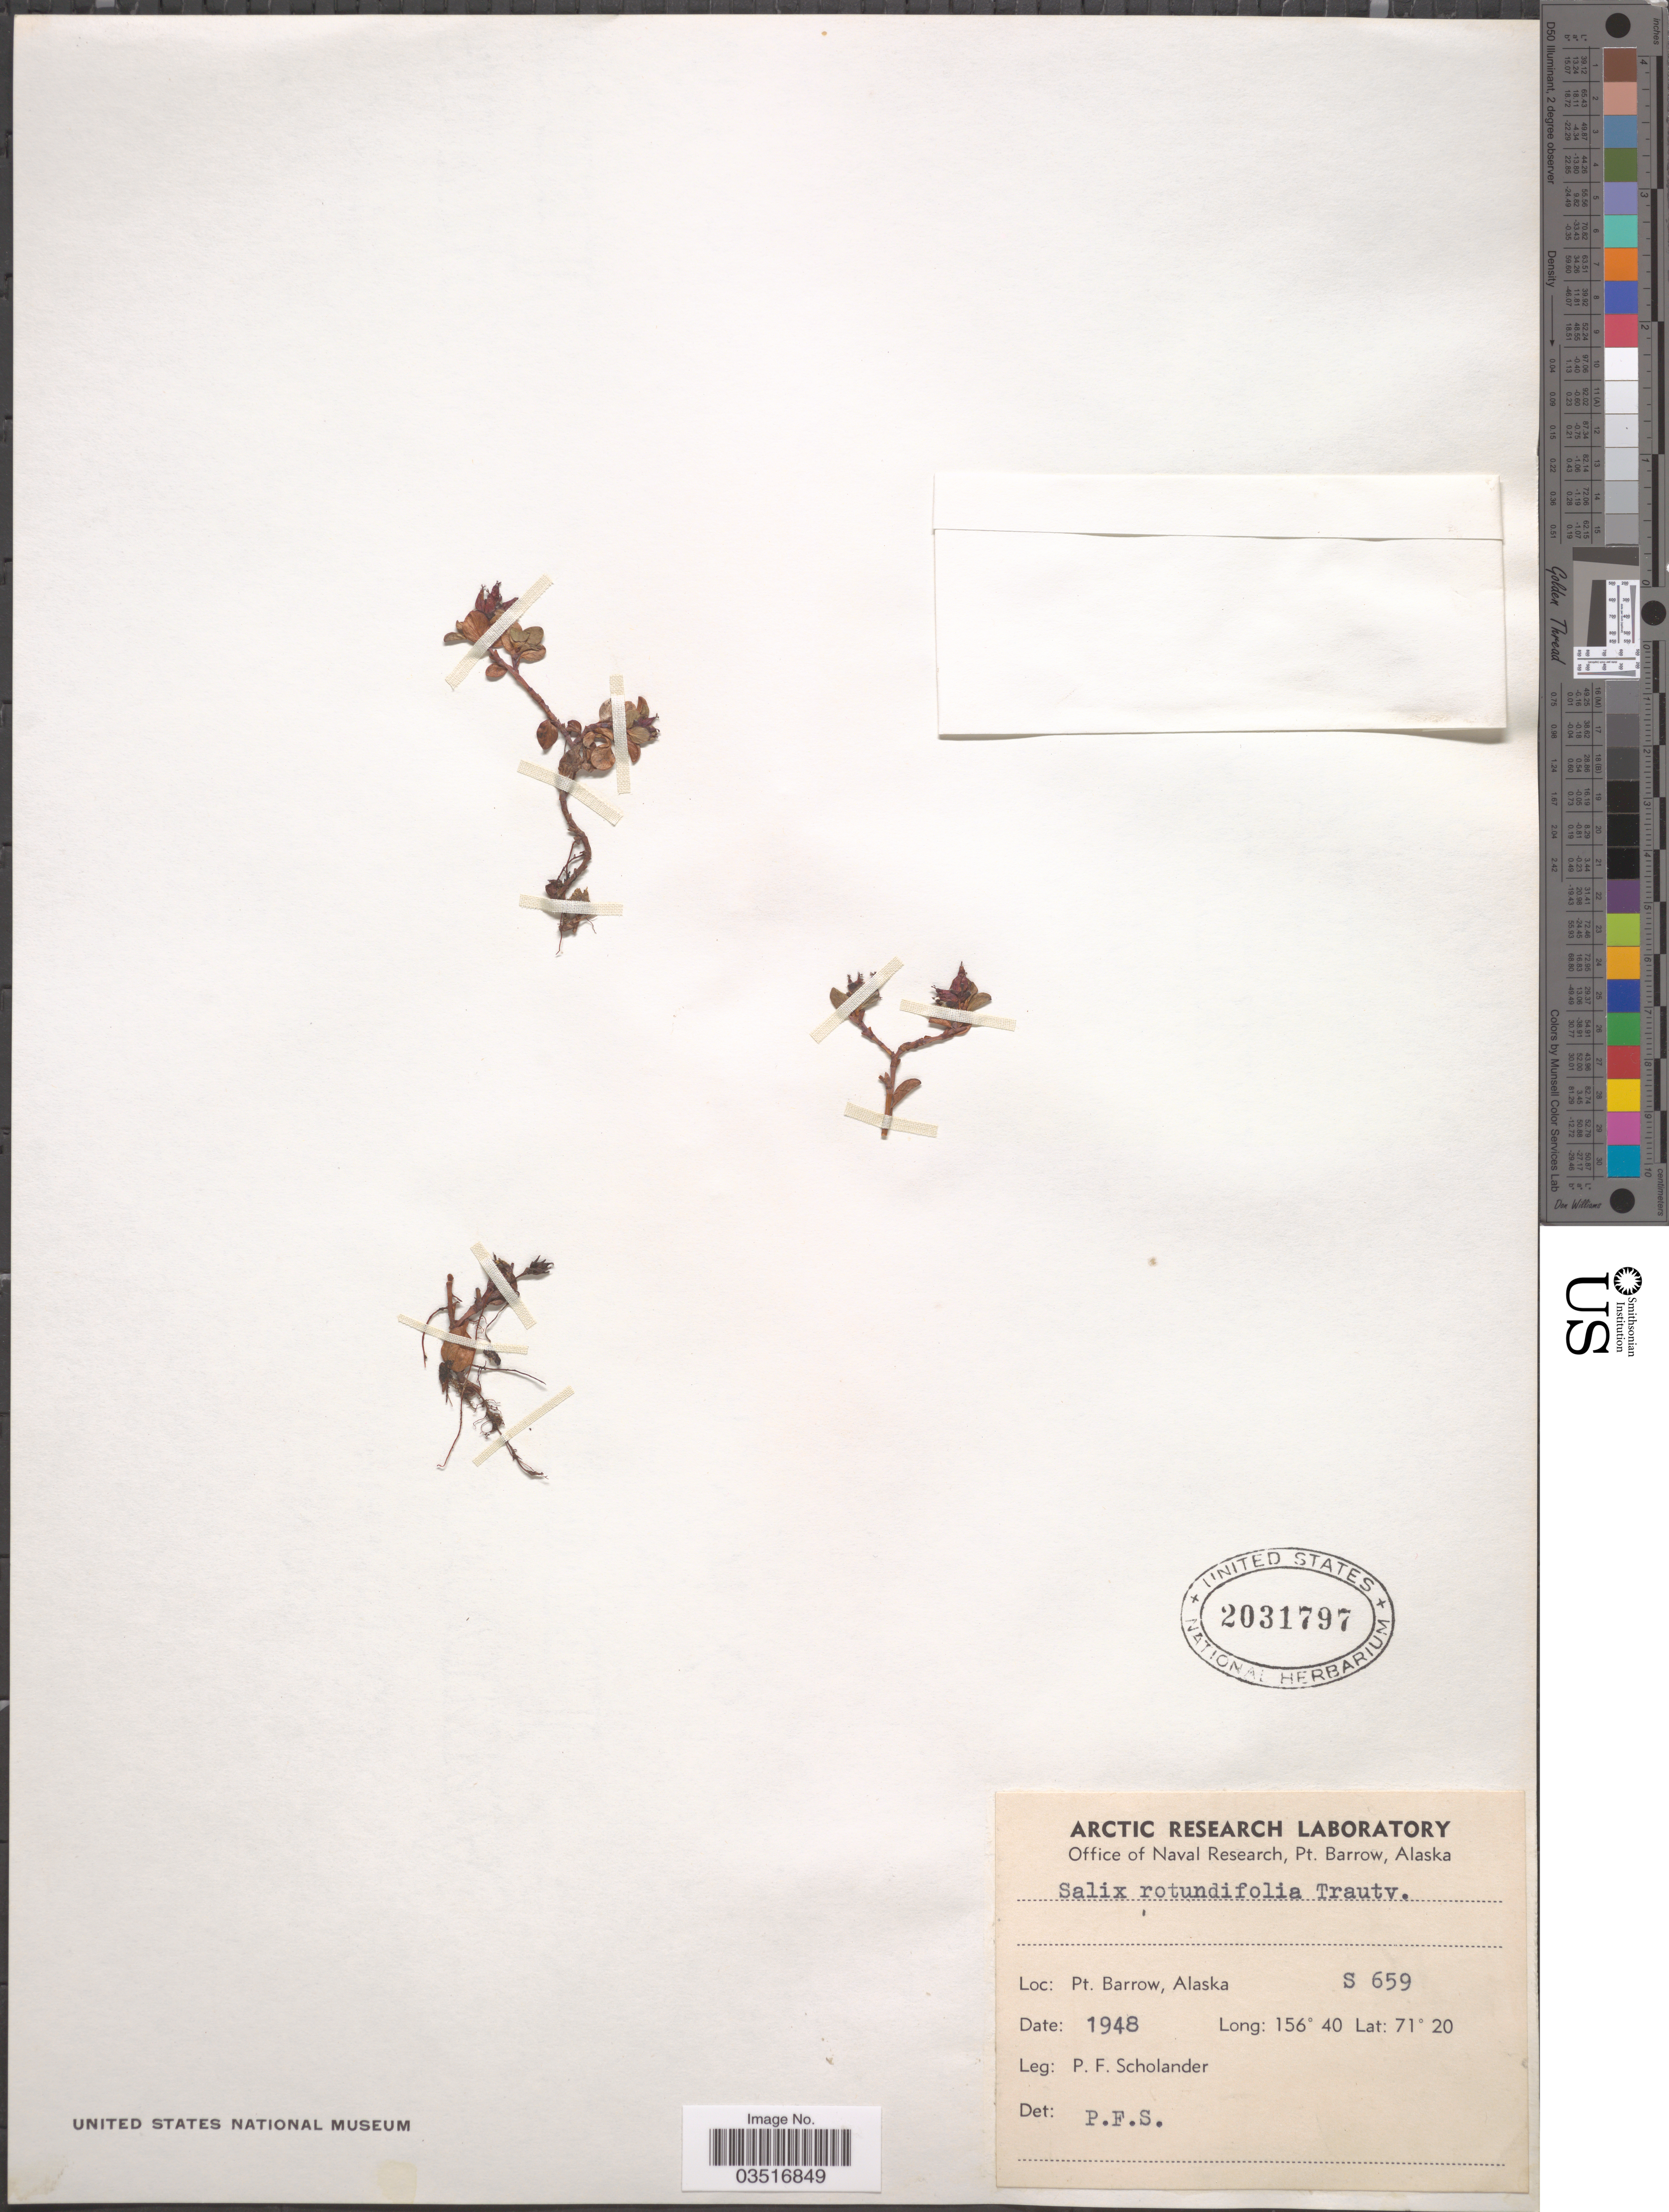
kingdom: Plantae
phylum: Tracheophyta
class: Magnoliopsida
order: Malpighiales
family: Salicaceae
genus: Salix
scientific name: Salix rotundifolia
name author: Trautv.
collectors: P. Scholander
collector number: S 659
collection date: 1948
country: United States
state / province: Alaska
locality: Pt. Barrow.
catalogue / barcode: US 2031797